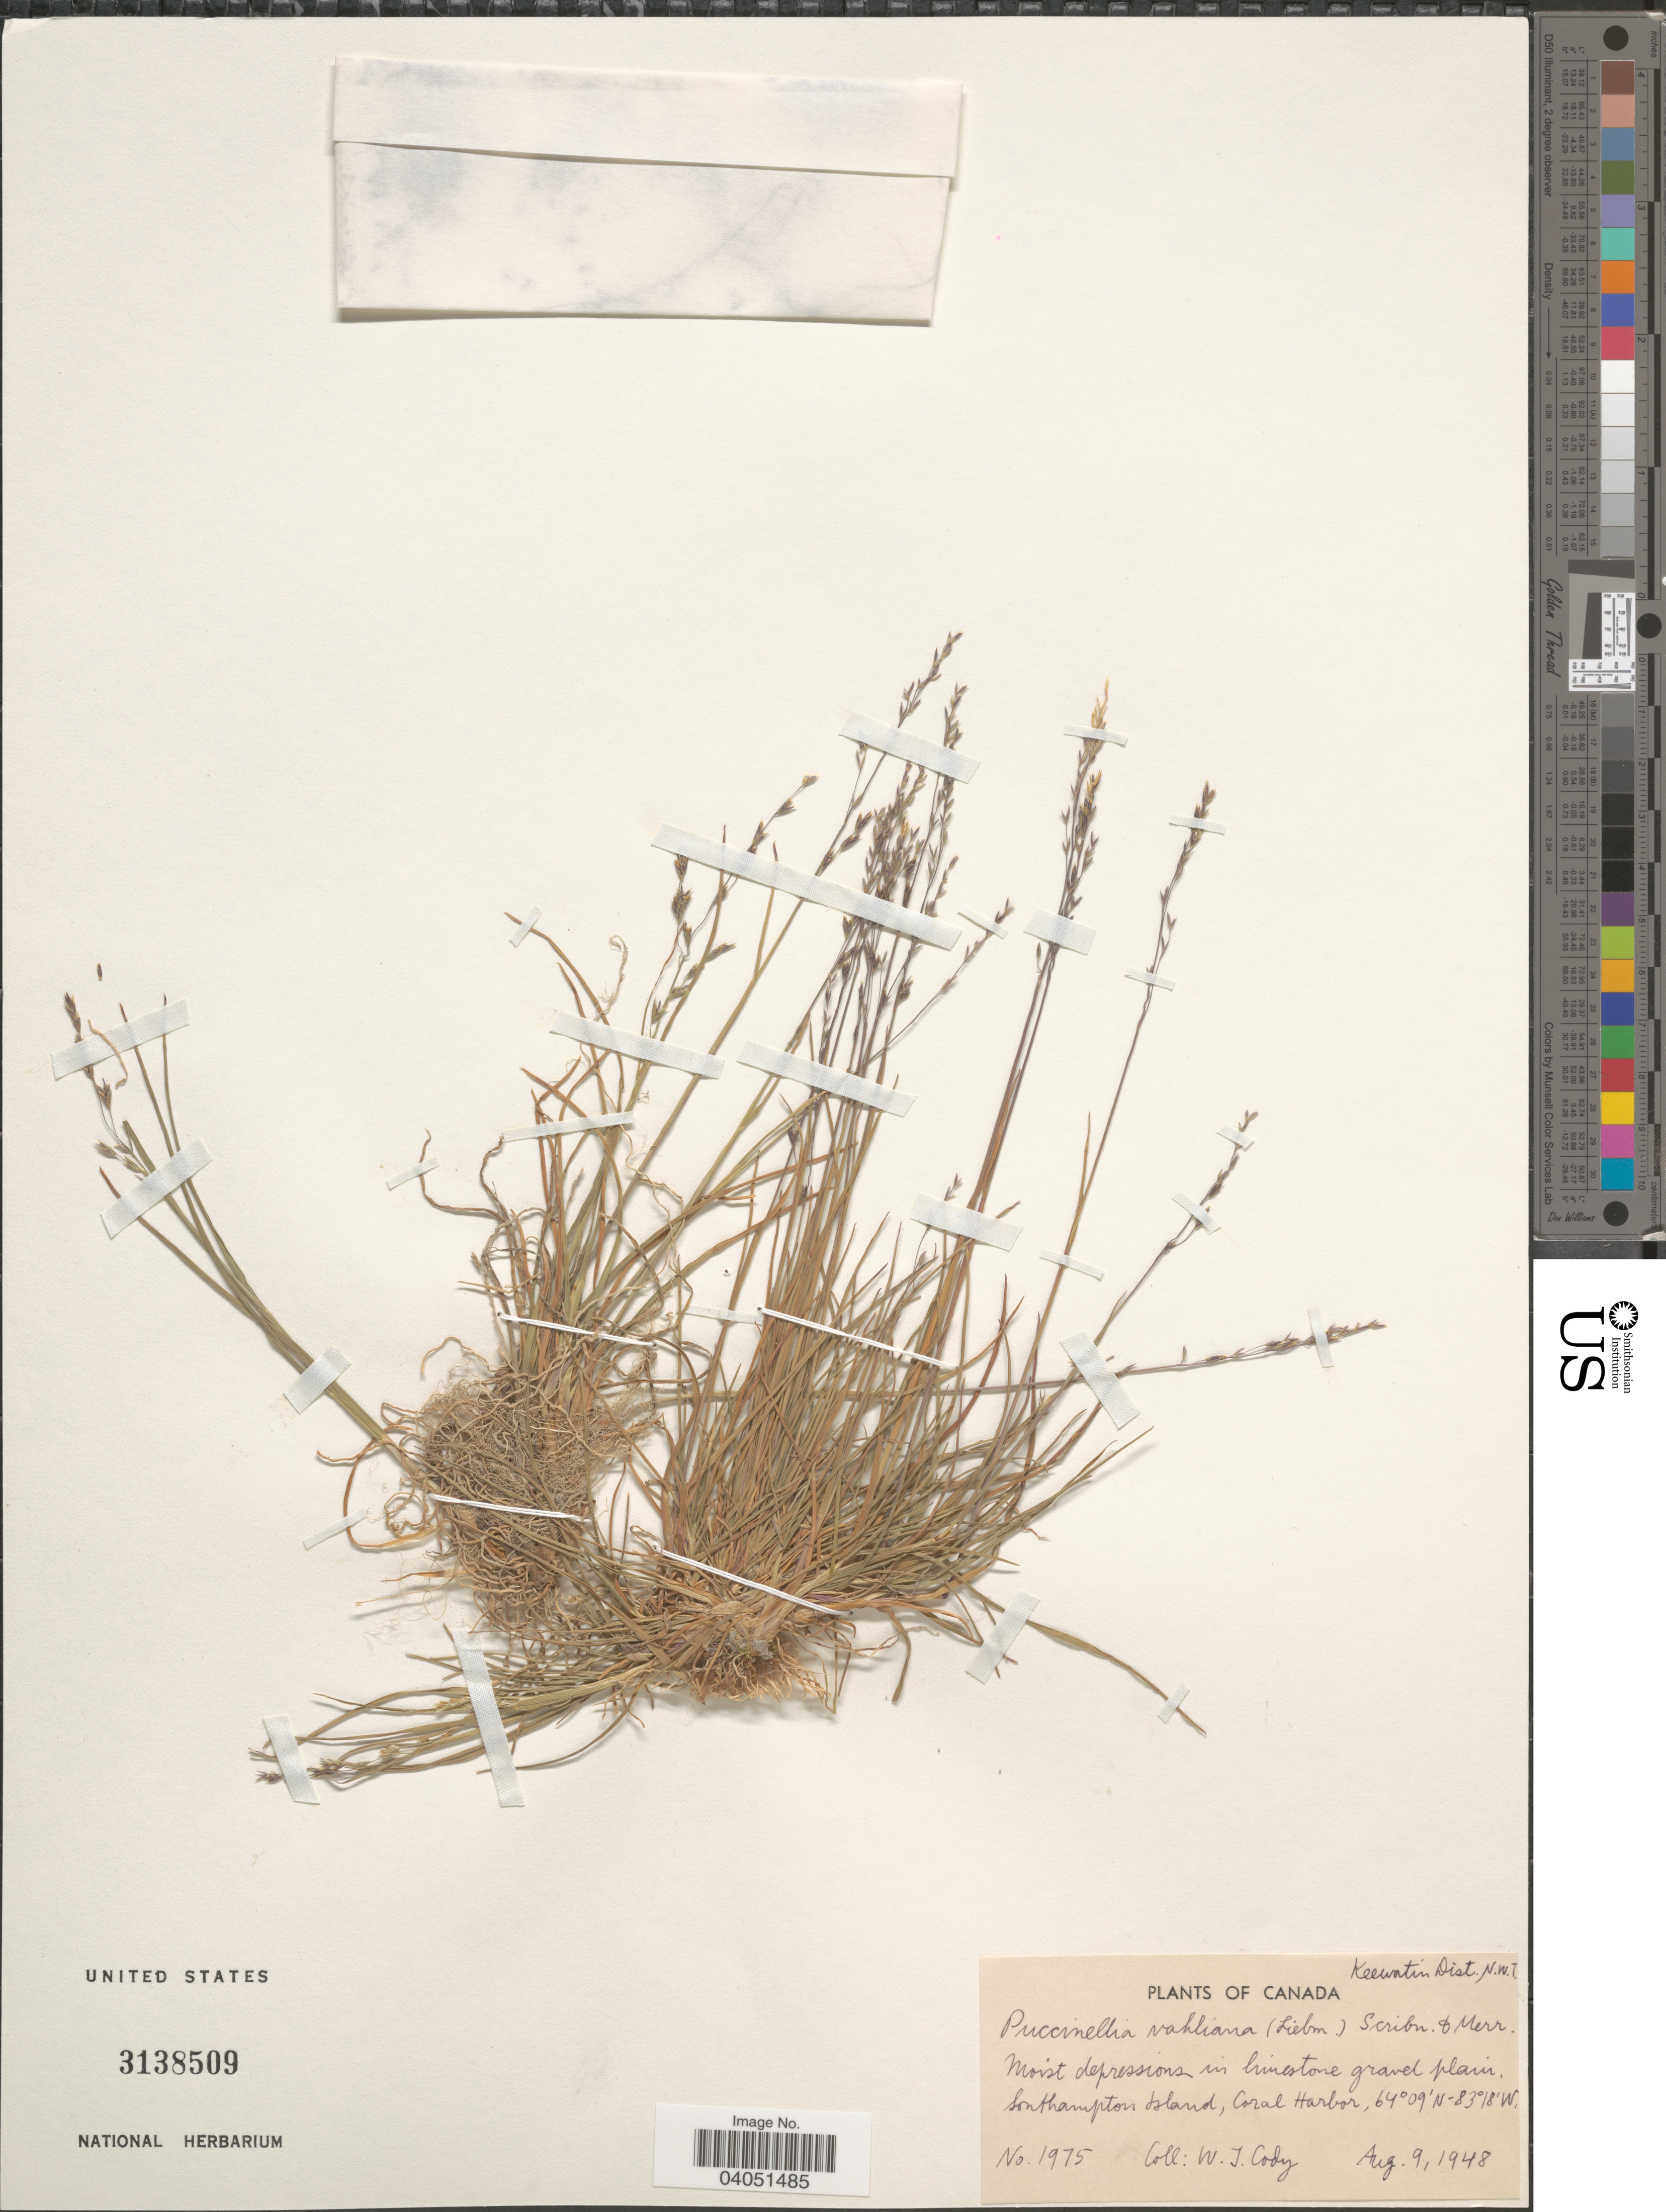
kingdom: Plantae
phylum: Tracheophyta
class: Liliopsida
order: Poales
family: Poaceae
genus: Puccinellia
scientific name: Puccinellia vahliana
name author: (Lange) Fernald & Weath.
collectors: W. Cody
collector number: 1975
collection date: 1948-08-09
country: Canada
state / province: Northwest Territories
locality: Keewatin Dist. Moist depressions in limestone gravel plain. Southampton Island, Coral Harbor.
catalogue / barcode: US 3138509